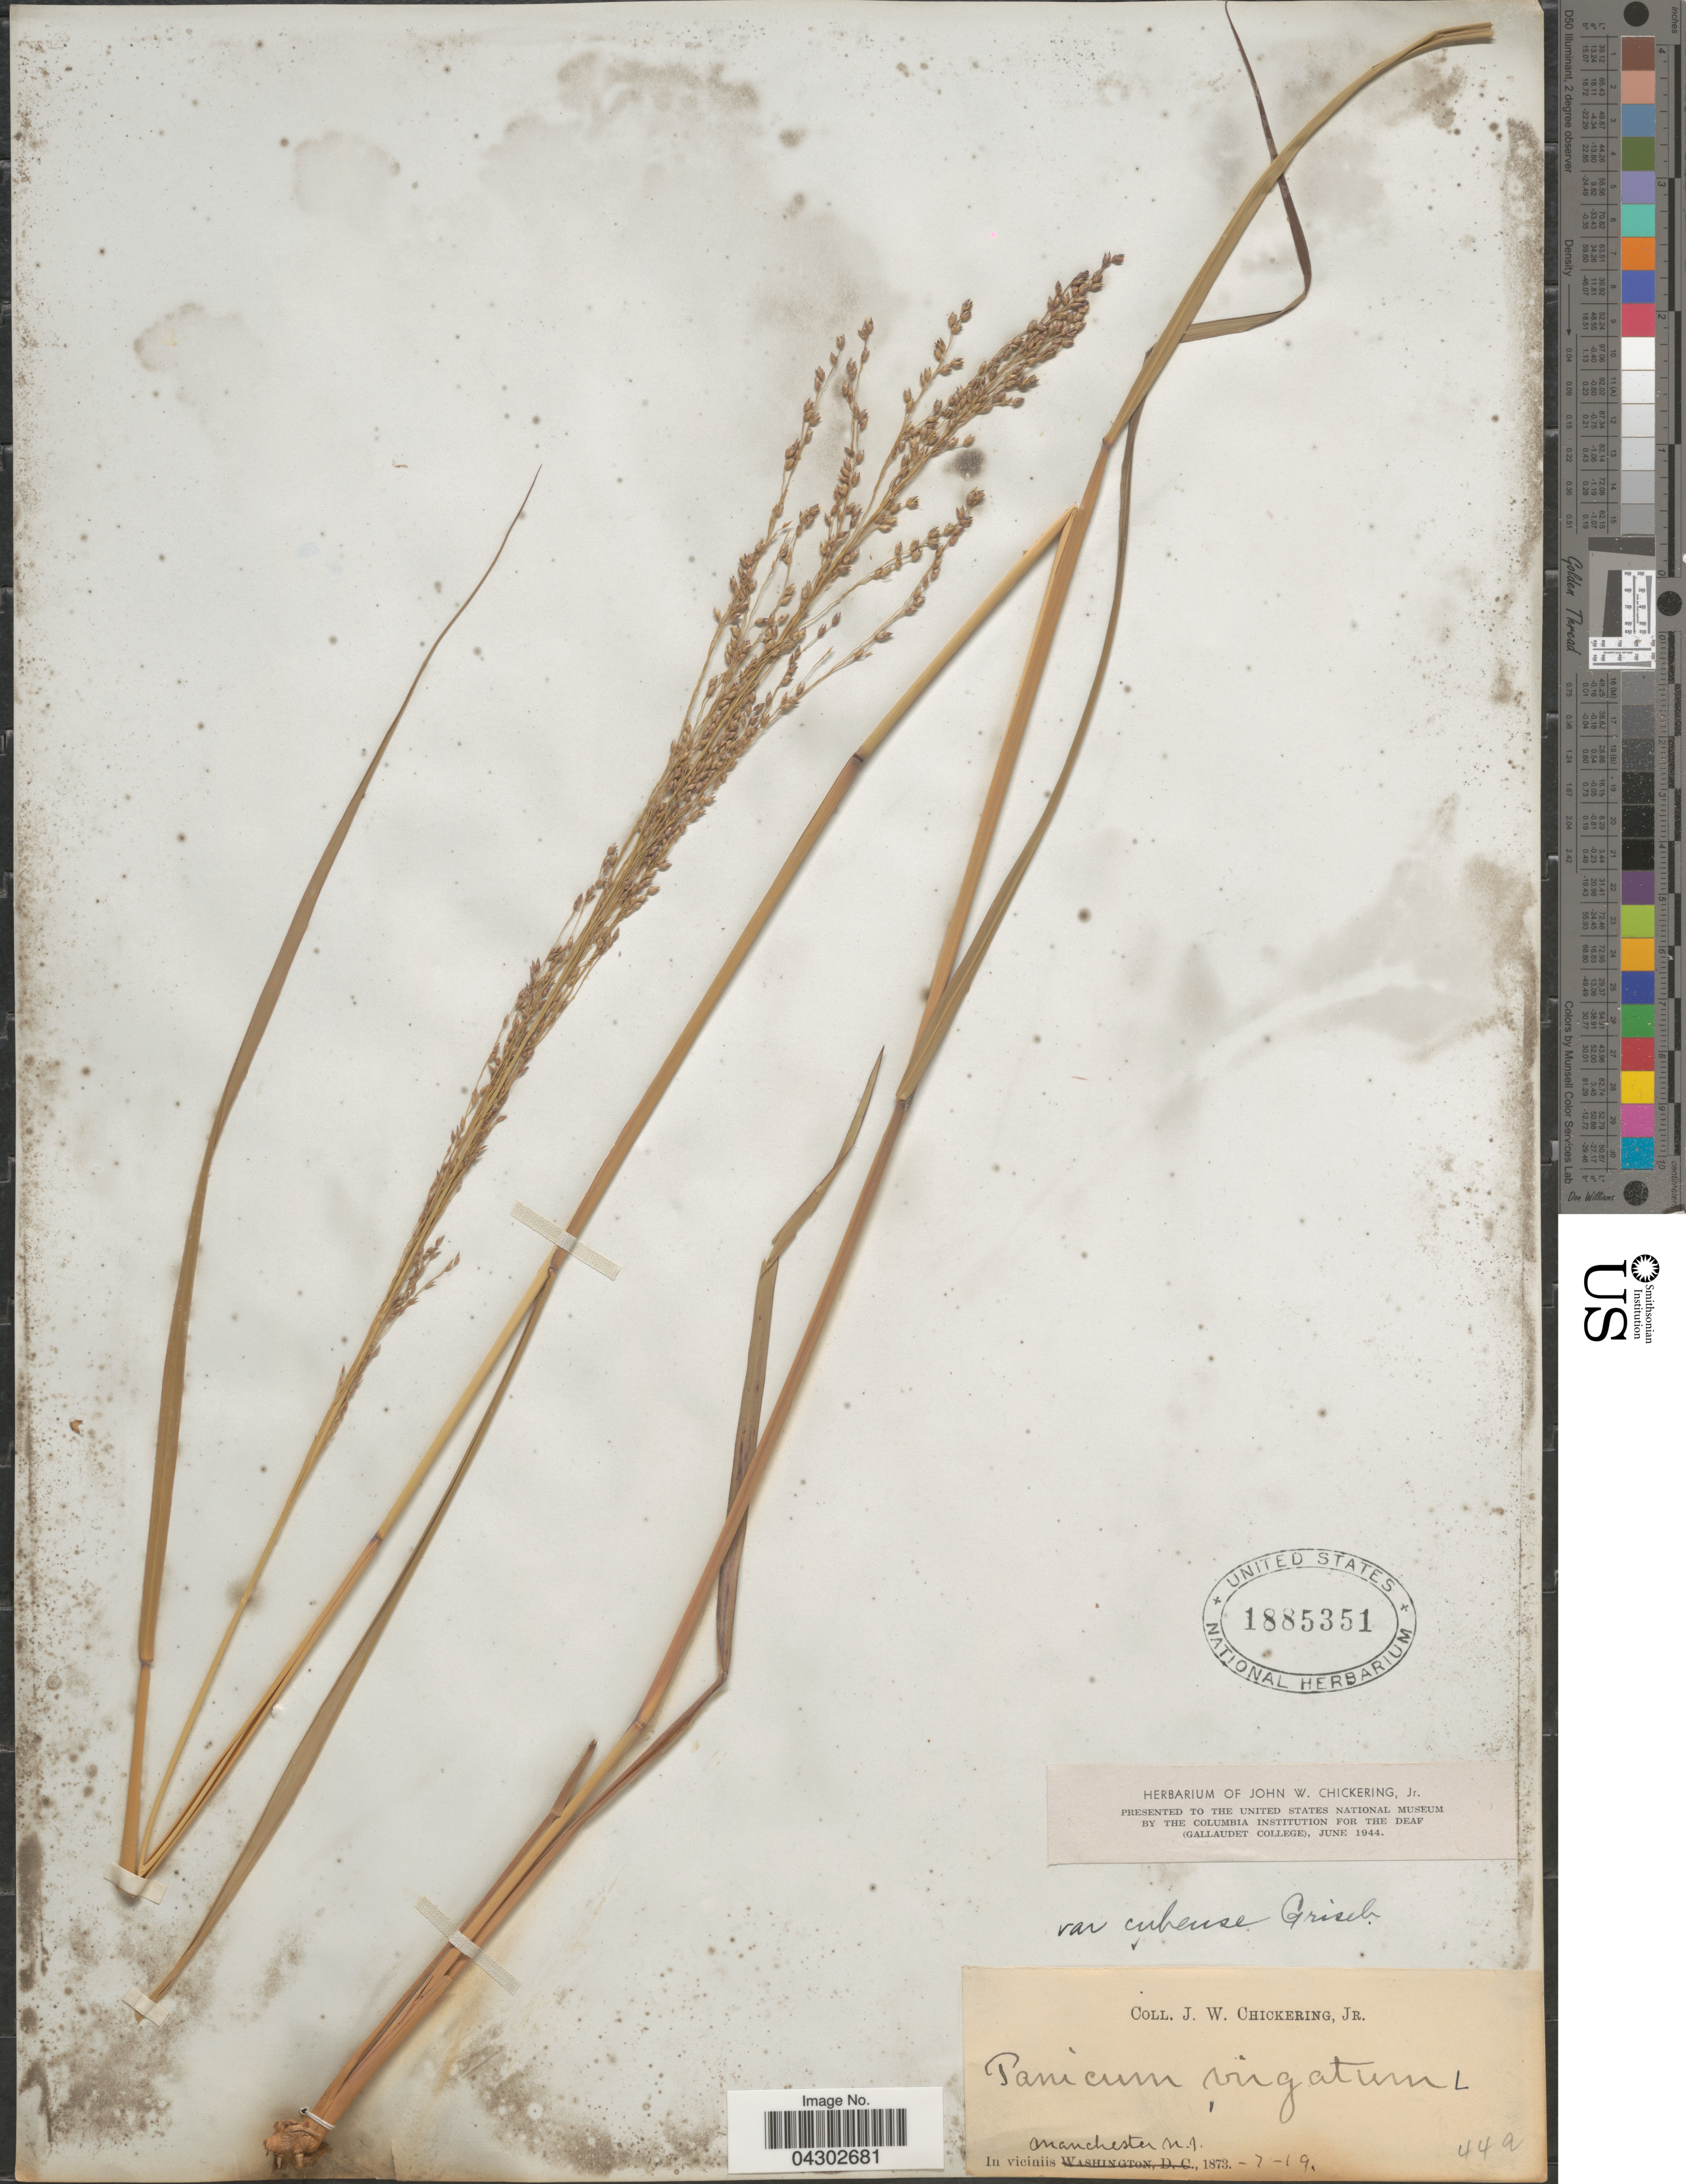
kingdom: Plantae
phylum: Tracheophyta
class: Liliopsida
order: Poales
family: Poaceae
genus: Panicum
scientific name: Panicum virgatum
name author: L.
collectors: J. Chickering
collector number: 44a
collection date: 1873-07-19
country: United States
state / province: New Jersey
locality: In viciniis Manchester.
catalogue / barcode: US 1885351